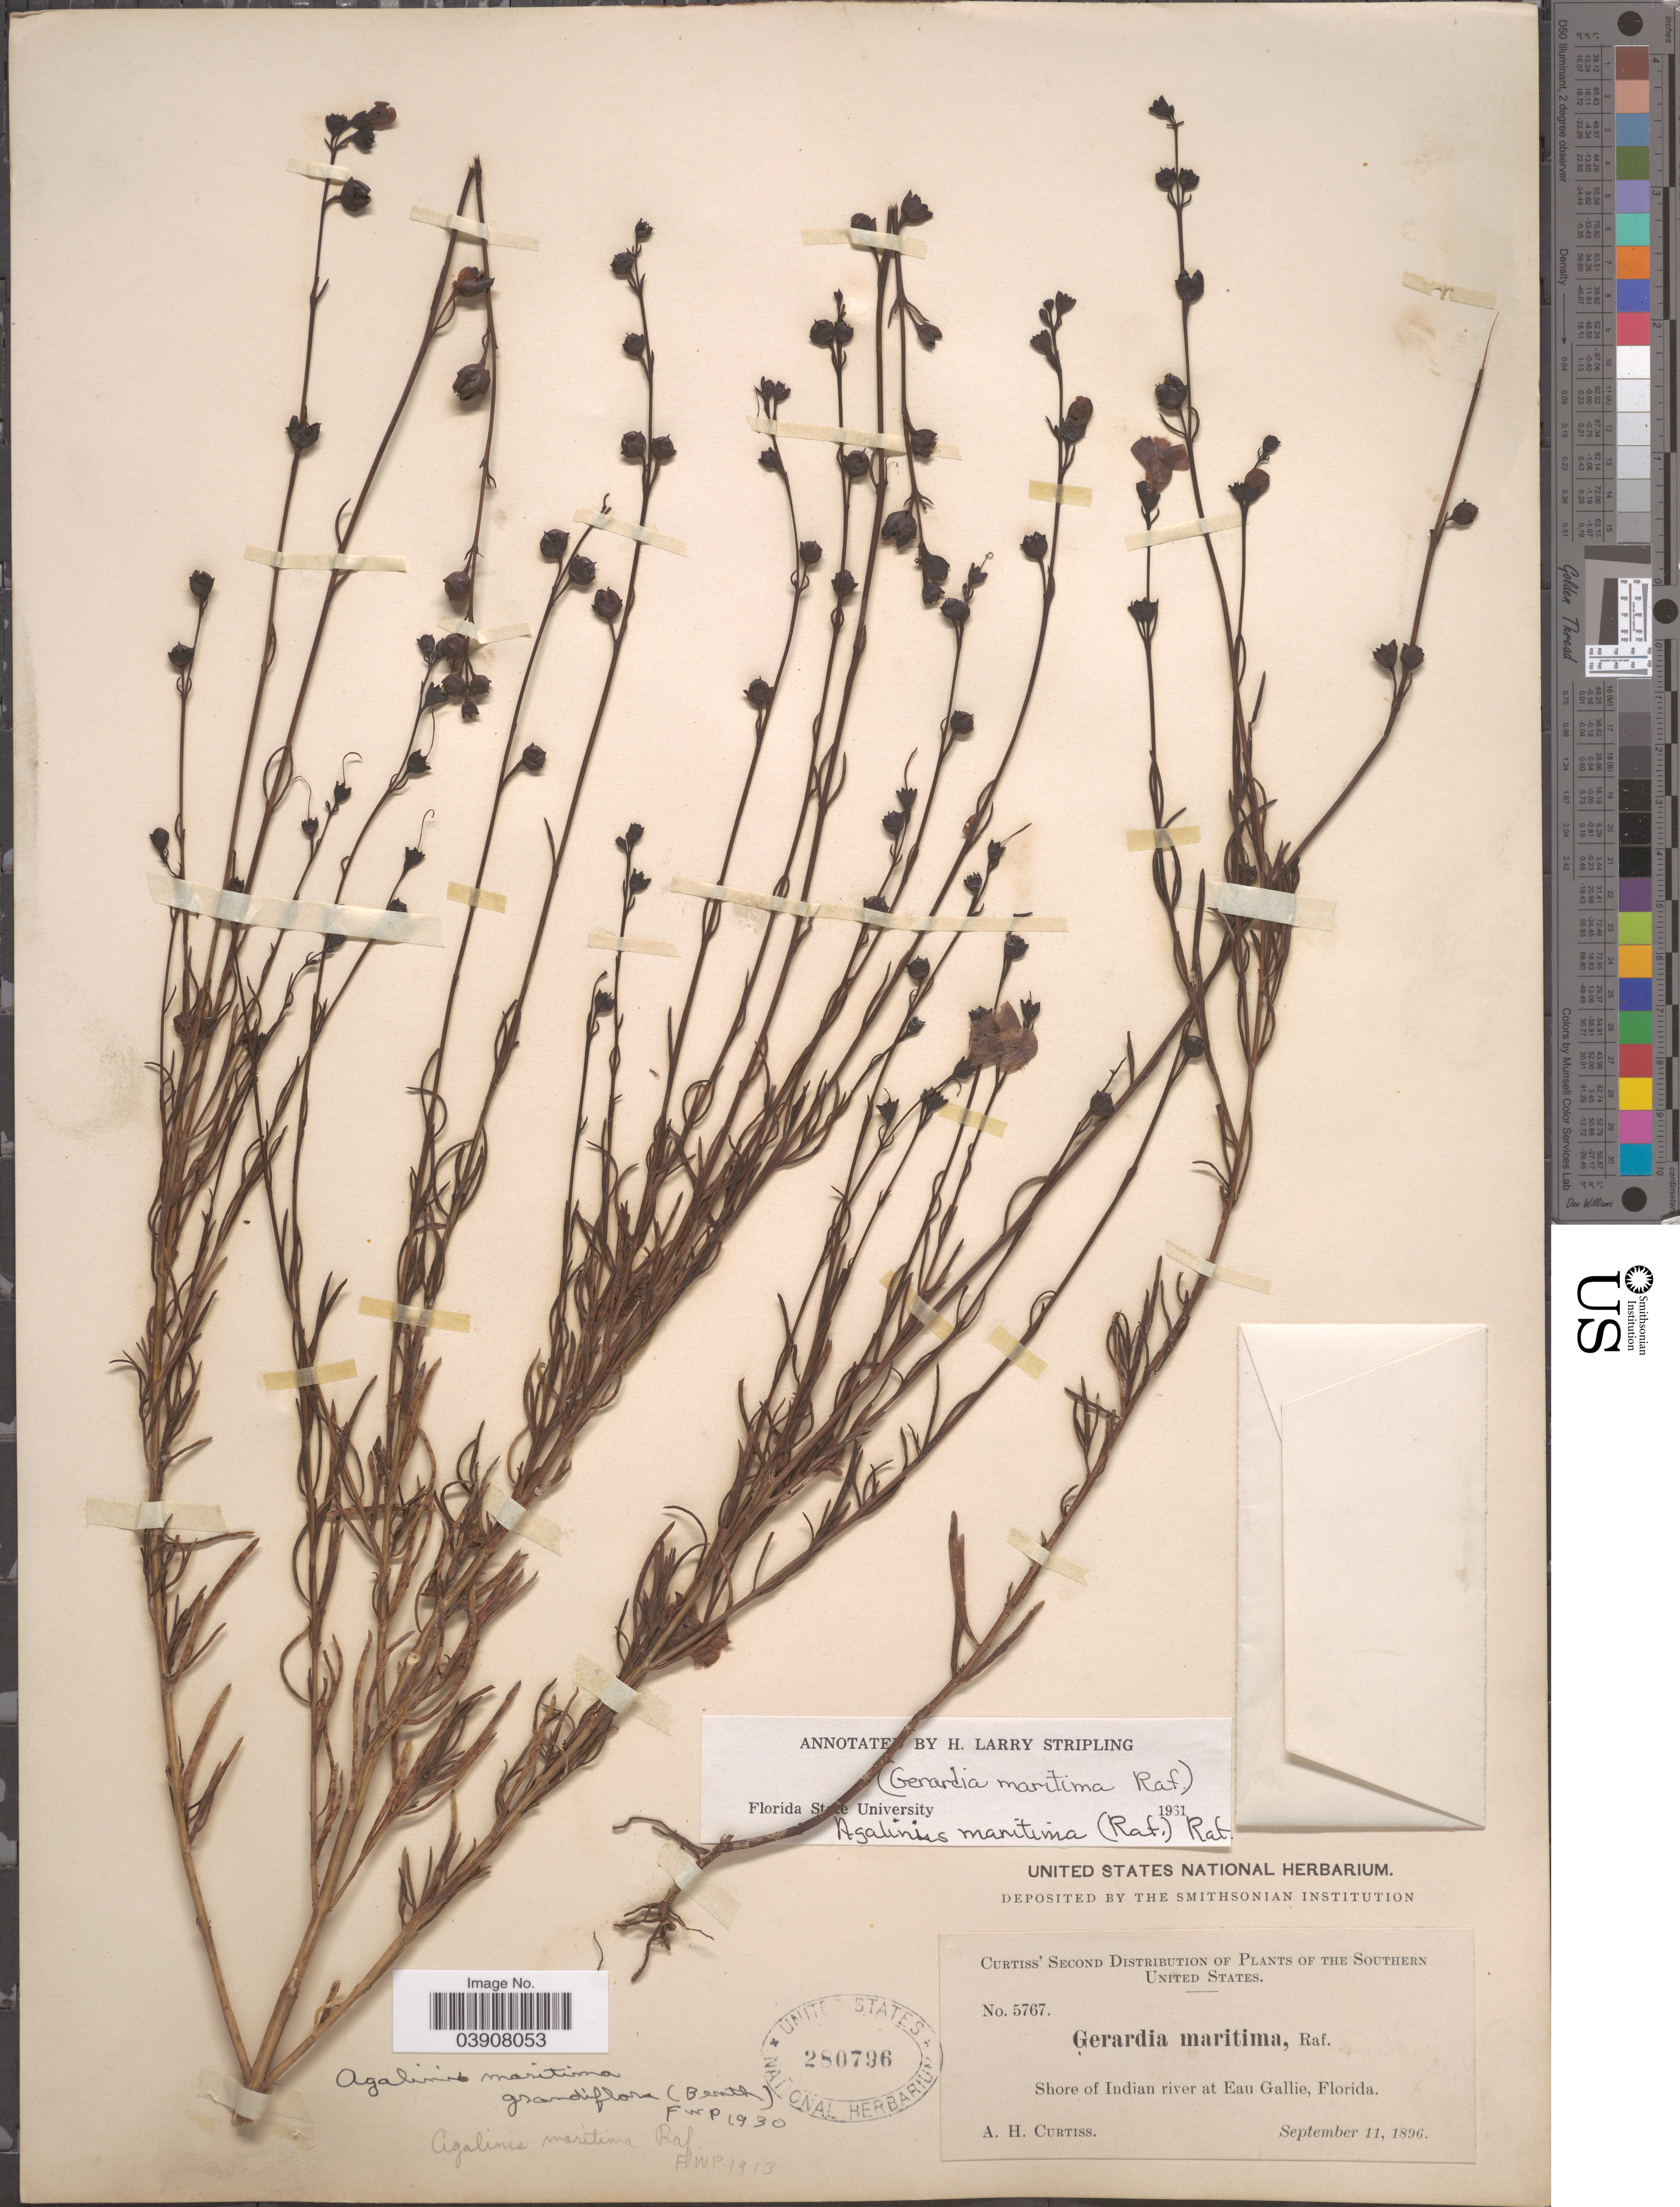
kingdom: Plantae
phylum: Tracheophyta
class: Magnoliopsida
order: Lamiales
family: Orobanchaceae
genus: Agalinis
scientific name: Agalinis maritima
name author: (Raf.) Raf.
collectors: A. H. Curtiss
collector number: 5767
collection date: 1896-09-11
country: United States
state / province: Florida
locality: The Southern United States. Shore of Indian river at Eau Gallie.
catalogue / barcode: US 280796